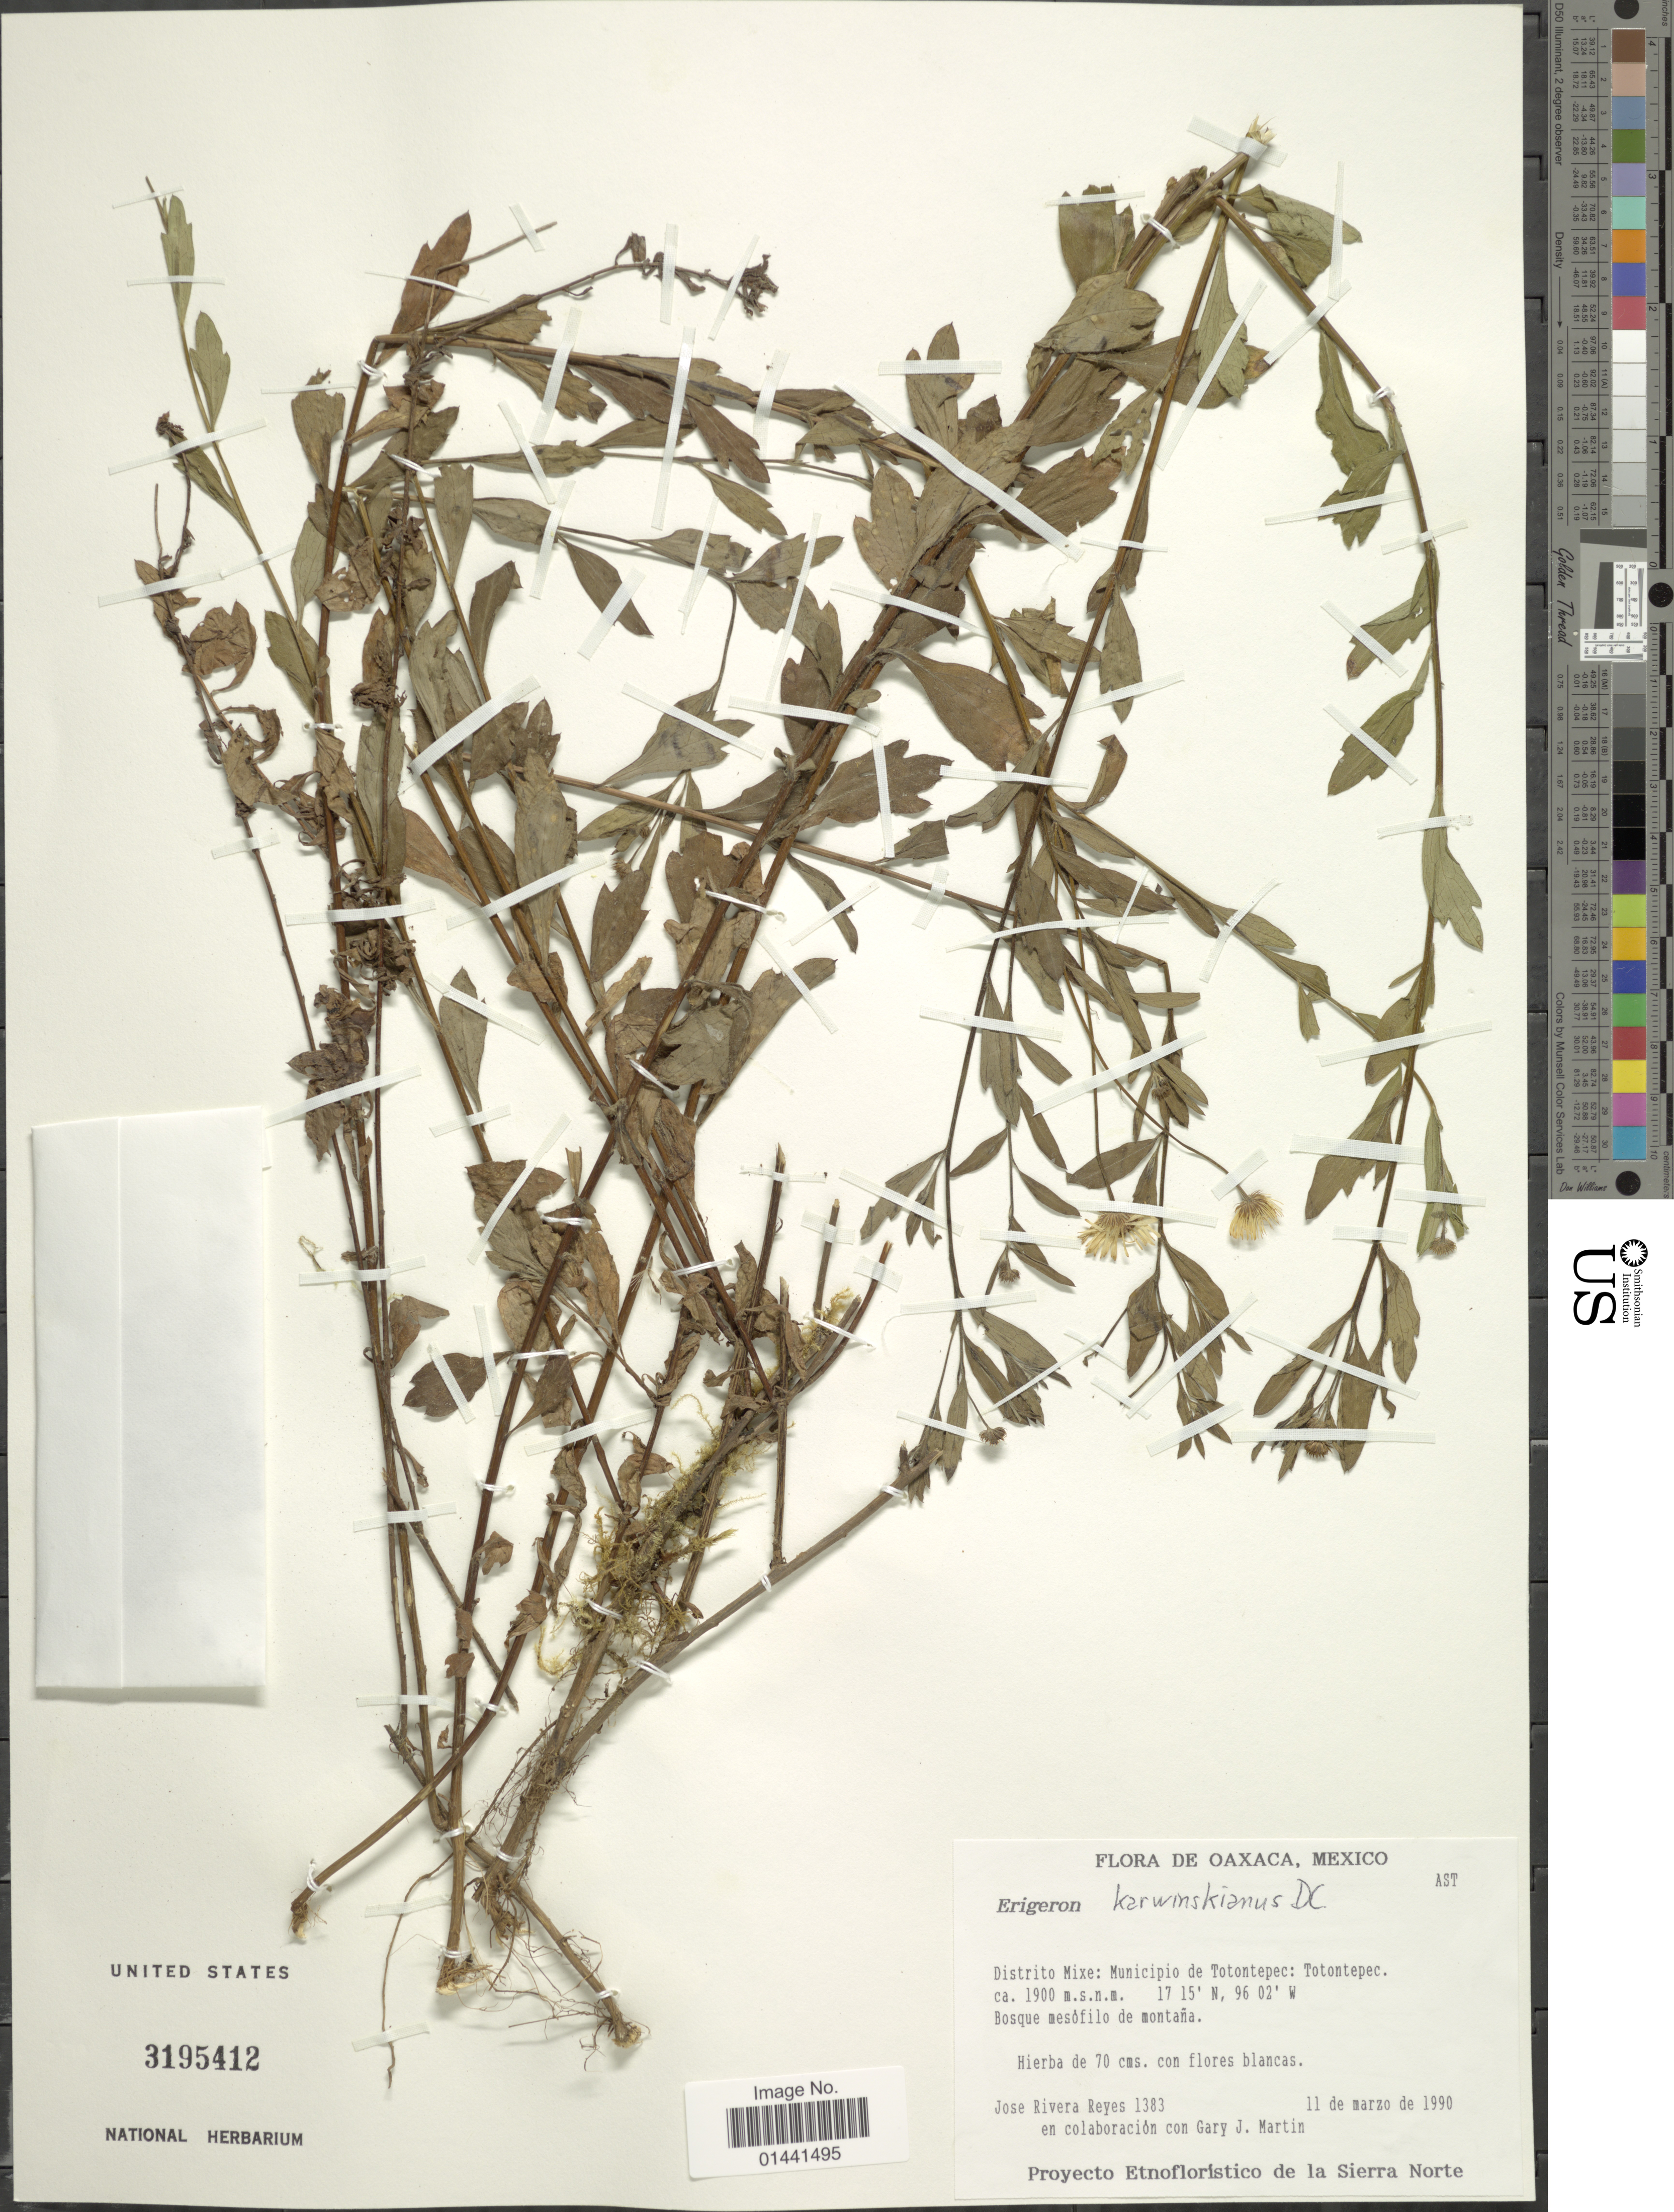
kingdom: Plantae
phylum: Tracheophyta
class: Magnoliopsida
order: Asterales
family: Asteraceae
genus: Erigeron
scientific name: Erigeron karvinskianus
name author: DC.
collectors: J. Reyes & G. J. Martin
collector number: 1383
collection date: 1990-03-11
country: Mexico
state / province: Oaxaca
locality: Distrito Mixe: Municipio de Totontepec: Totontepec., Bosque mesófilo de montaña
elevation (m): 1900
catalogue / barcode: US 3195412